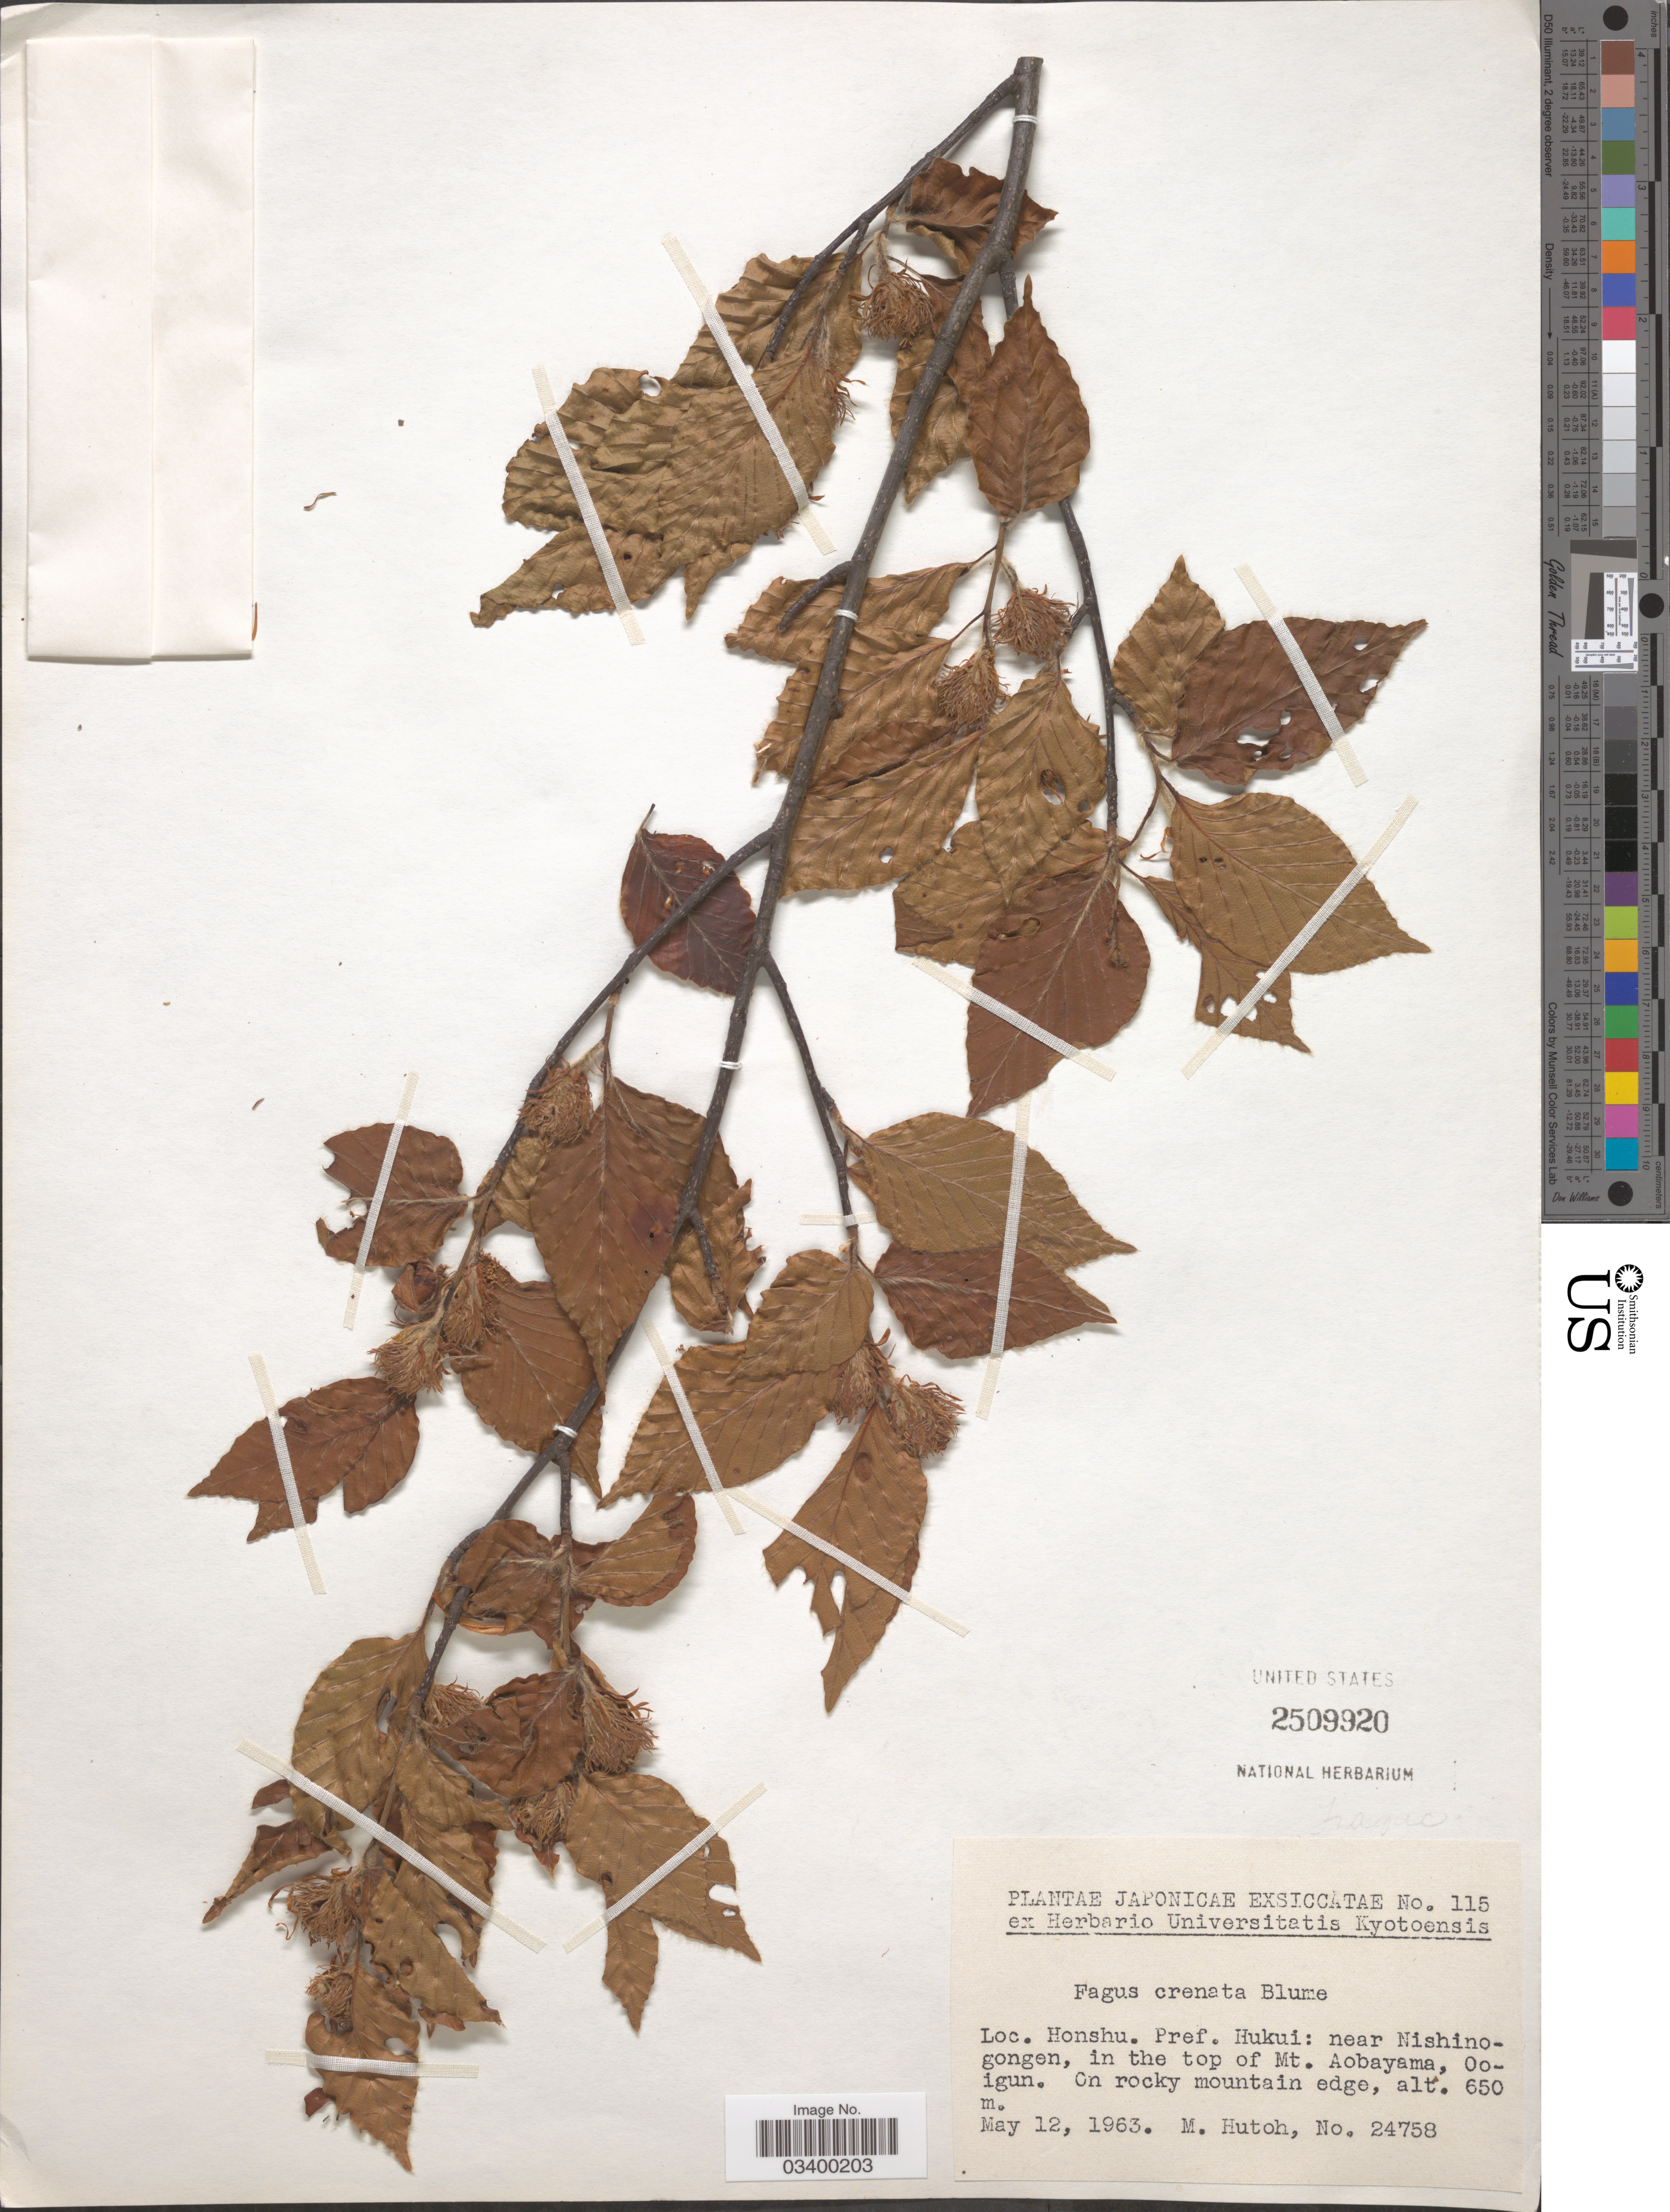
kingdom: Plantae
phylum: Tracheophyta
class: Magnoliopsida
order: Fagales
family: Fagaceae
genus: Fagus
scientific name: Fagus crenata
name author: Blume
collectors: M. Hutoh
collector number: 24758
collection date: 1963-05-12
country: Japan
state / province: Hukui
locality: Honshu. Pref. Hukui: near Nishinogongen, in the top of Mt. Aobayama, Ooigun.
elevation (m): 650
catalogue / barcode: US 2509920